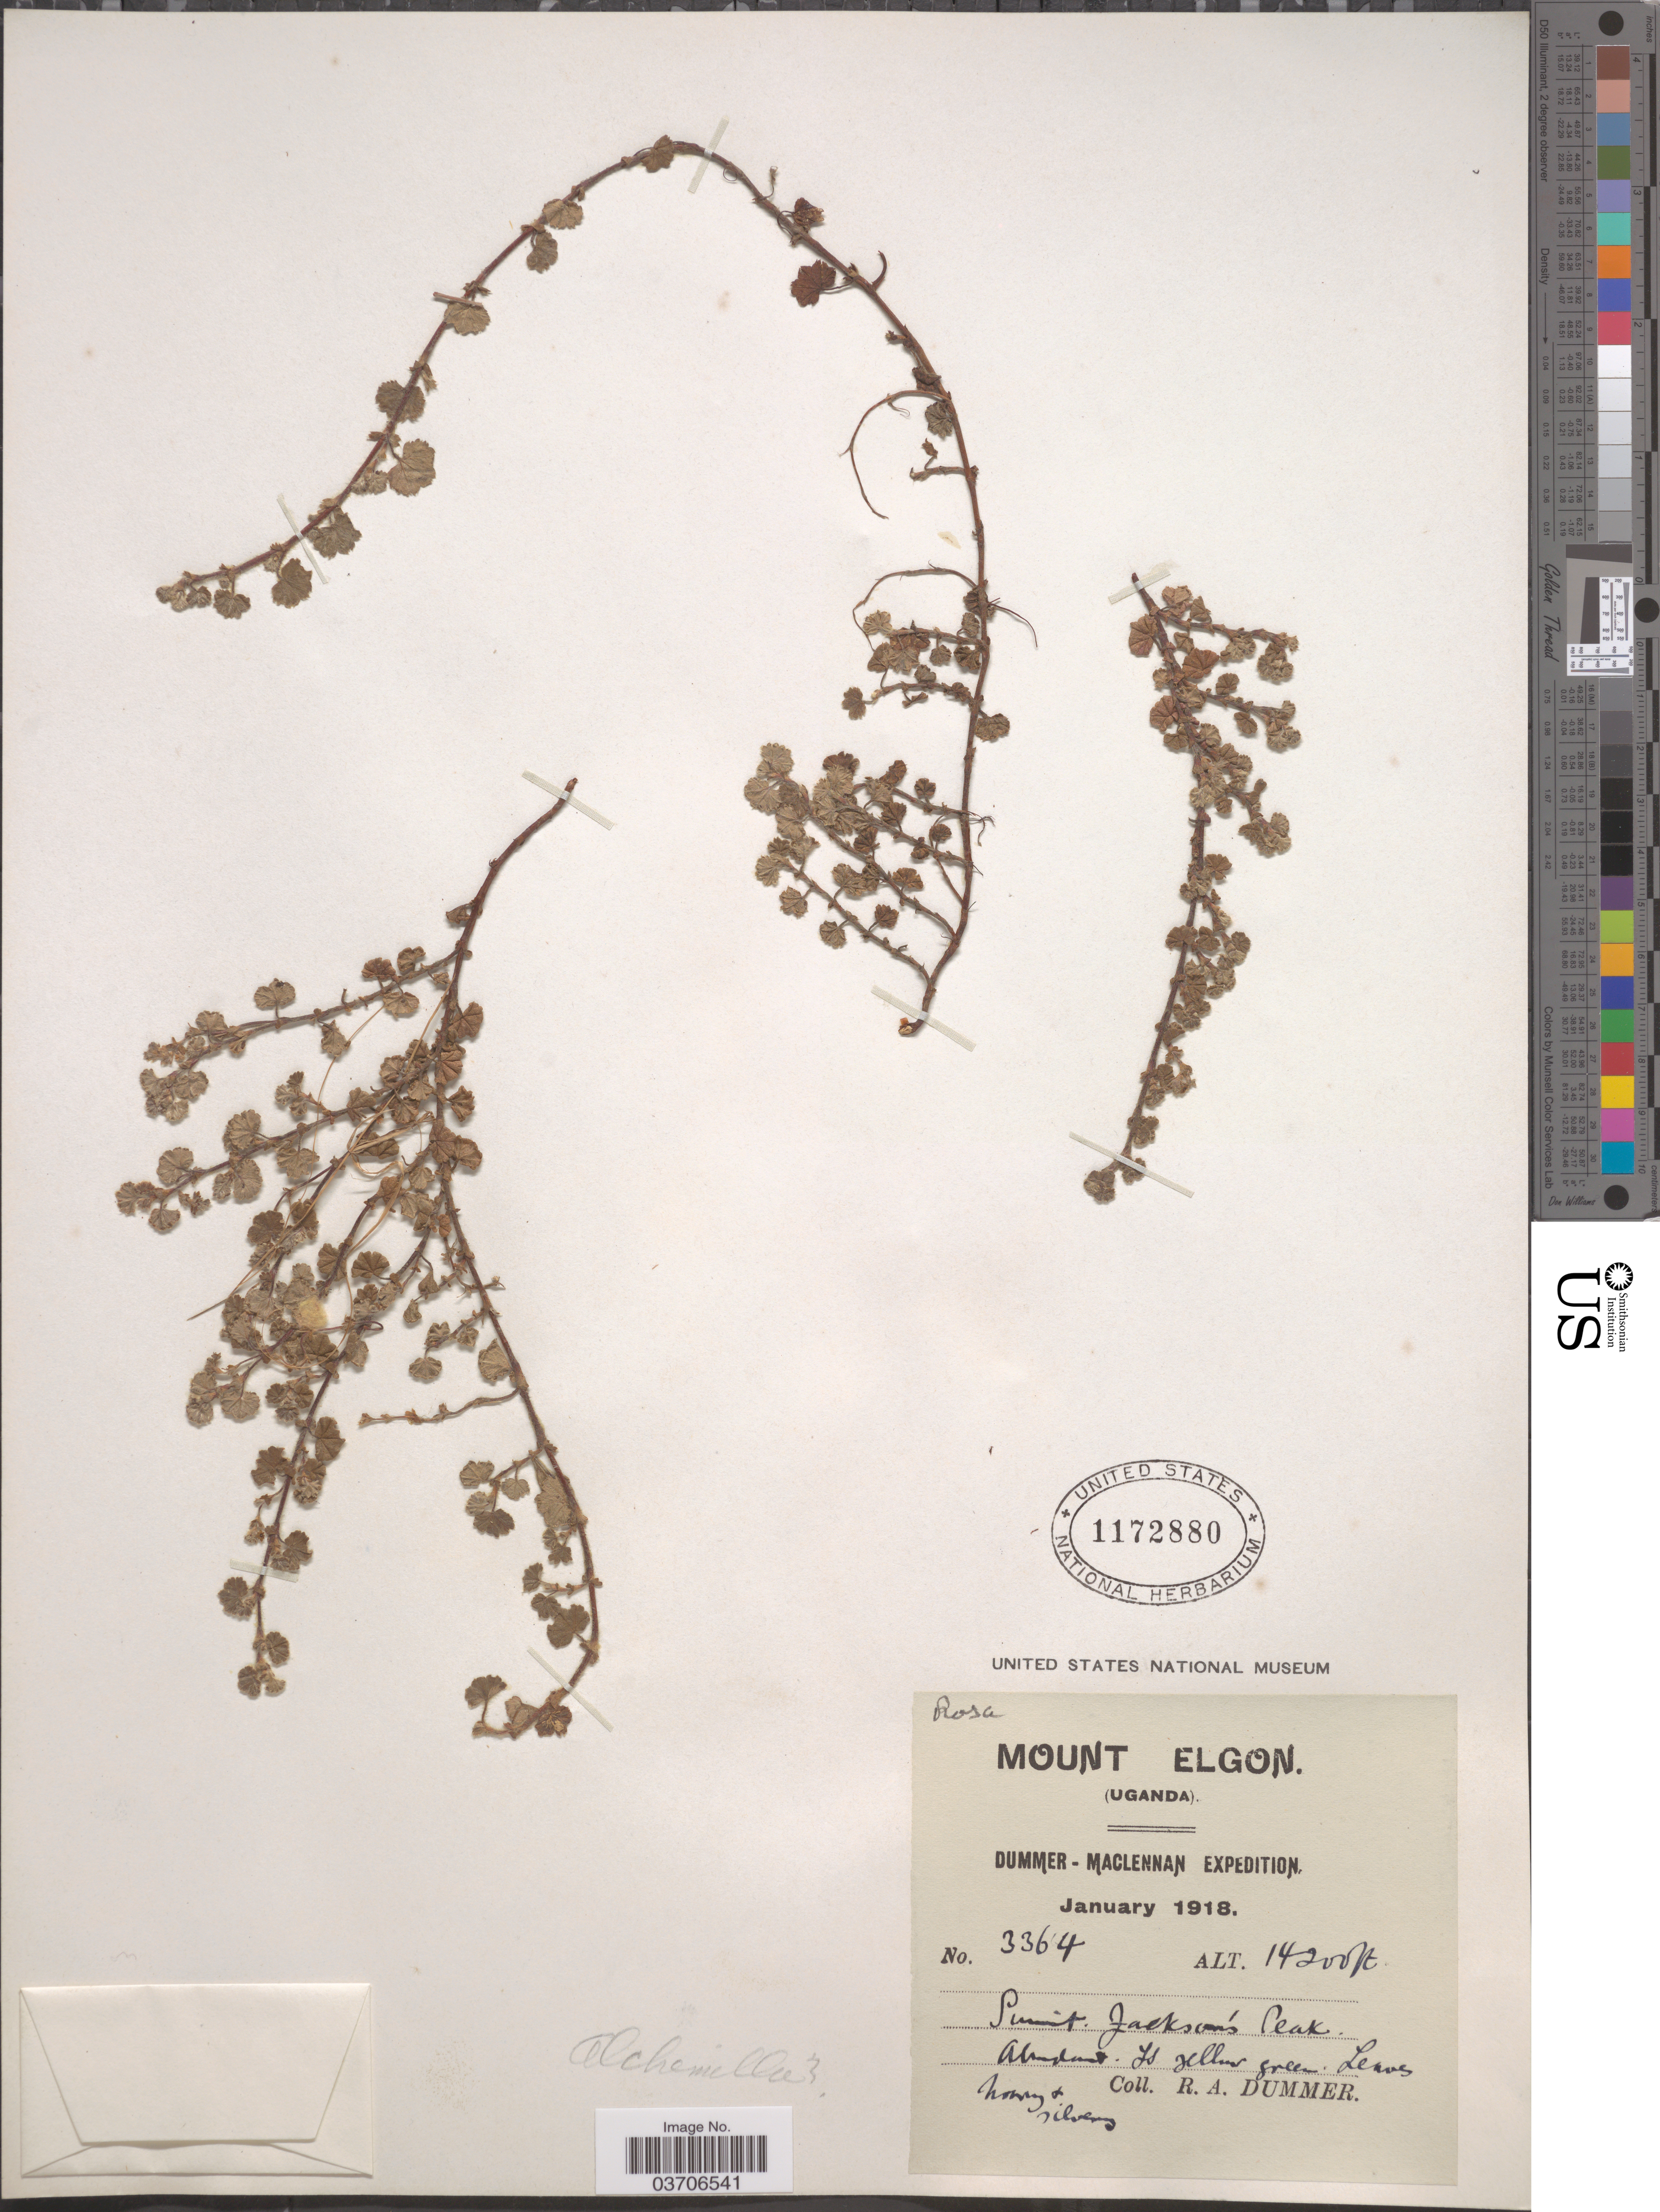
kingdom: Plantae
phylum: Tracheophyta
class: Magnoliopsida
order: Rosales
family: Rosaceae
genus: Alchemilla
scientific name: Alchemilla sp.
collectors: R. Dümmer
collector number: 3364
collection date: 1918-01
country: Uganda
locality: Mount Elgon. Summit. Jackson's Peak.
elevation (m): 4328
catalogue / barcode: US 1172880